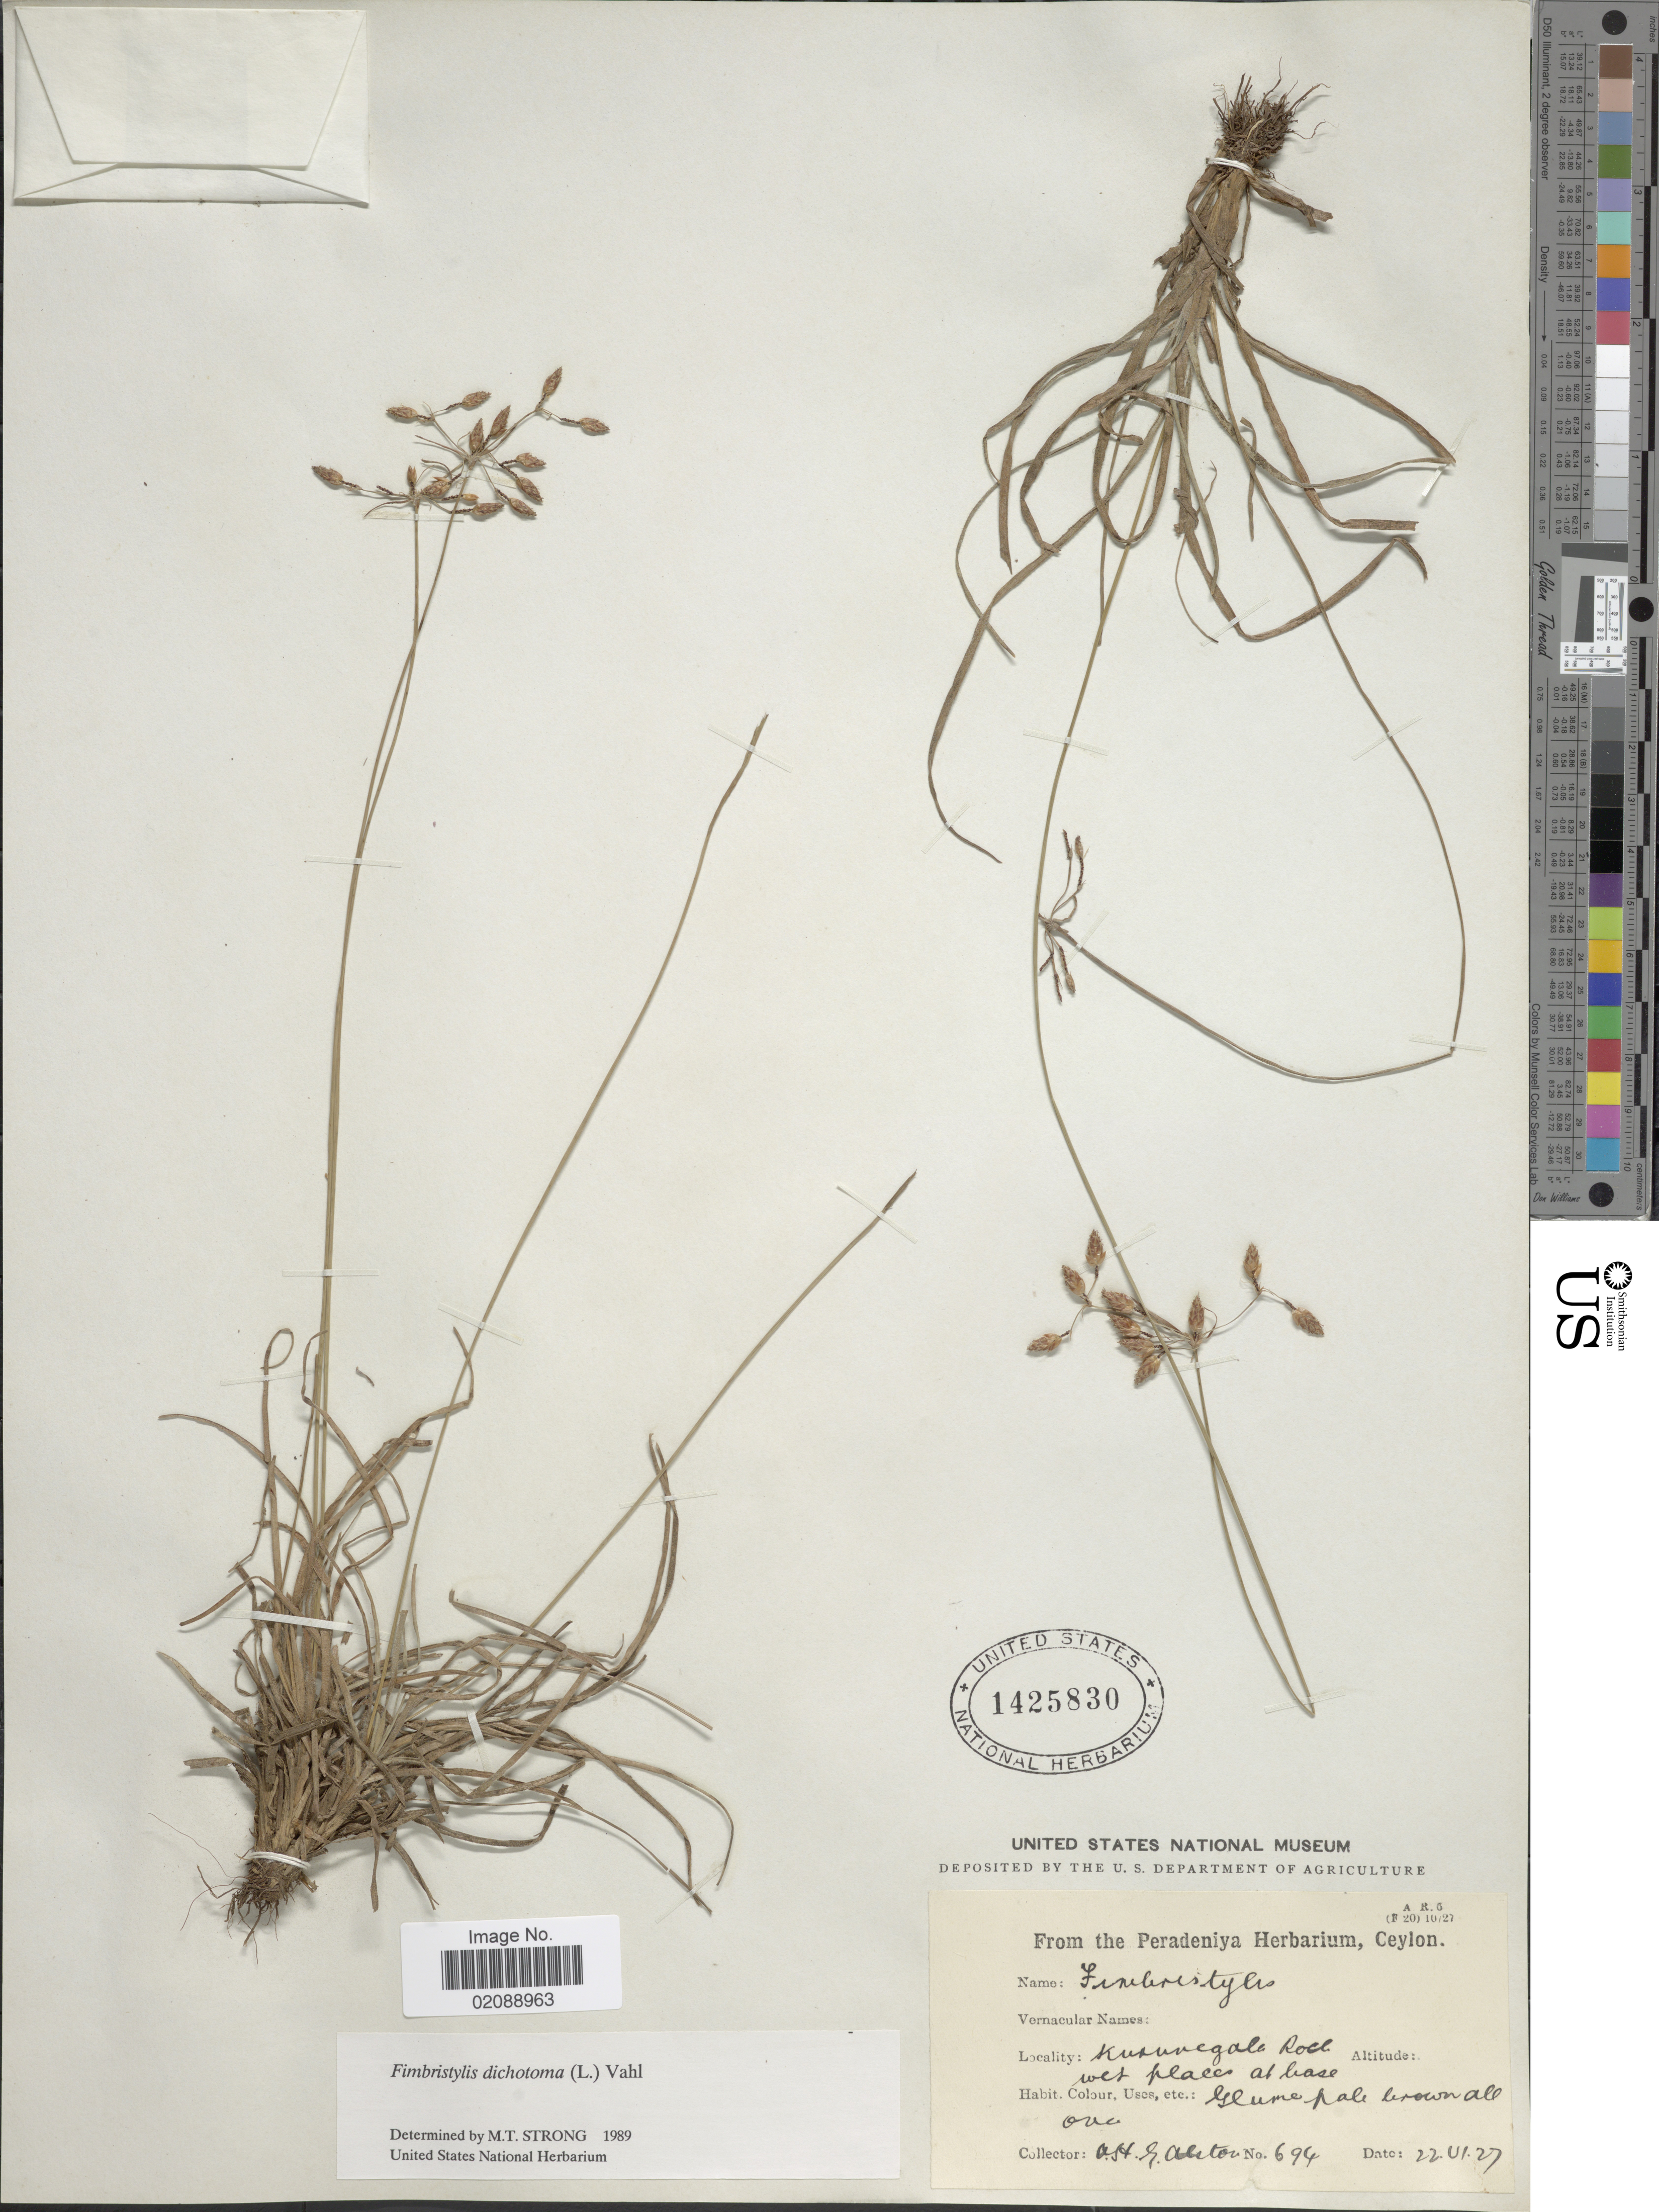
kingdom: Plantae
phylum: Tracheophyta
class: Liliopsida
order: Poales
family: Cyperaceae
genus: Fimbristylis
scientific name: Fimbristylis dichotoma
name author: (L.) Vahl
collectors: A. H. Alston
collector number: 694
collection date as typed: Transcribed d/m/y: 22/6/27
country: Sri Lanka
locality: Kurunegala Rocl, wet places at base. [interpreted]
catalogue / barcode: US 1425830